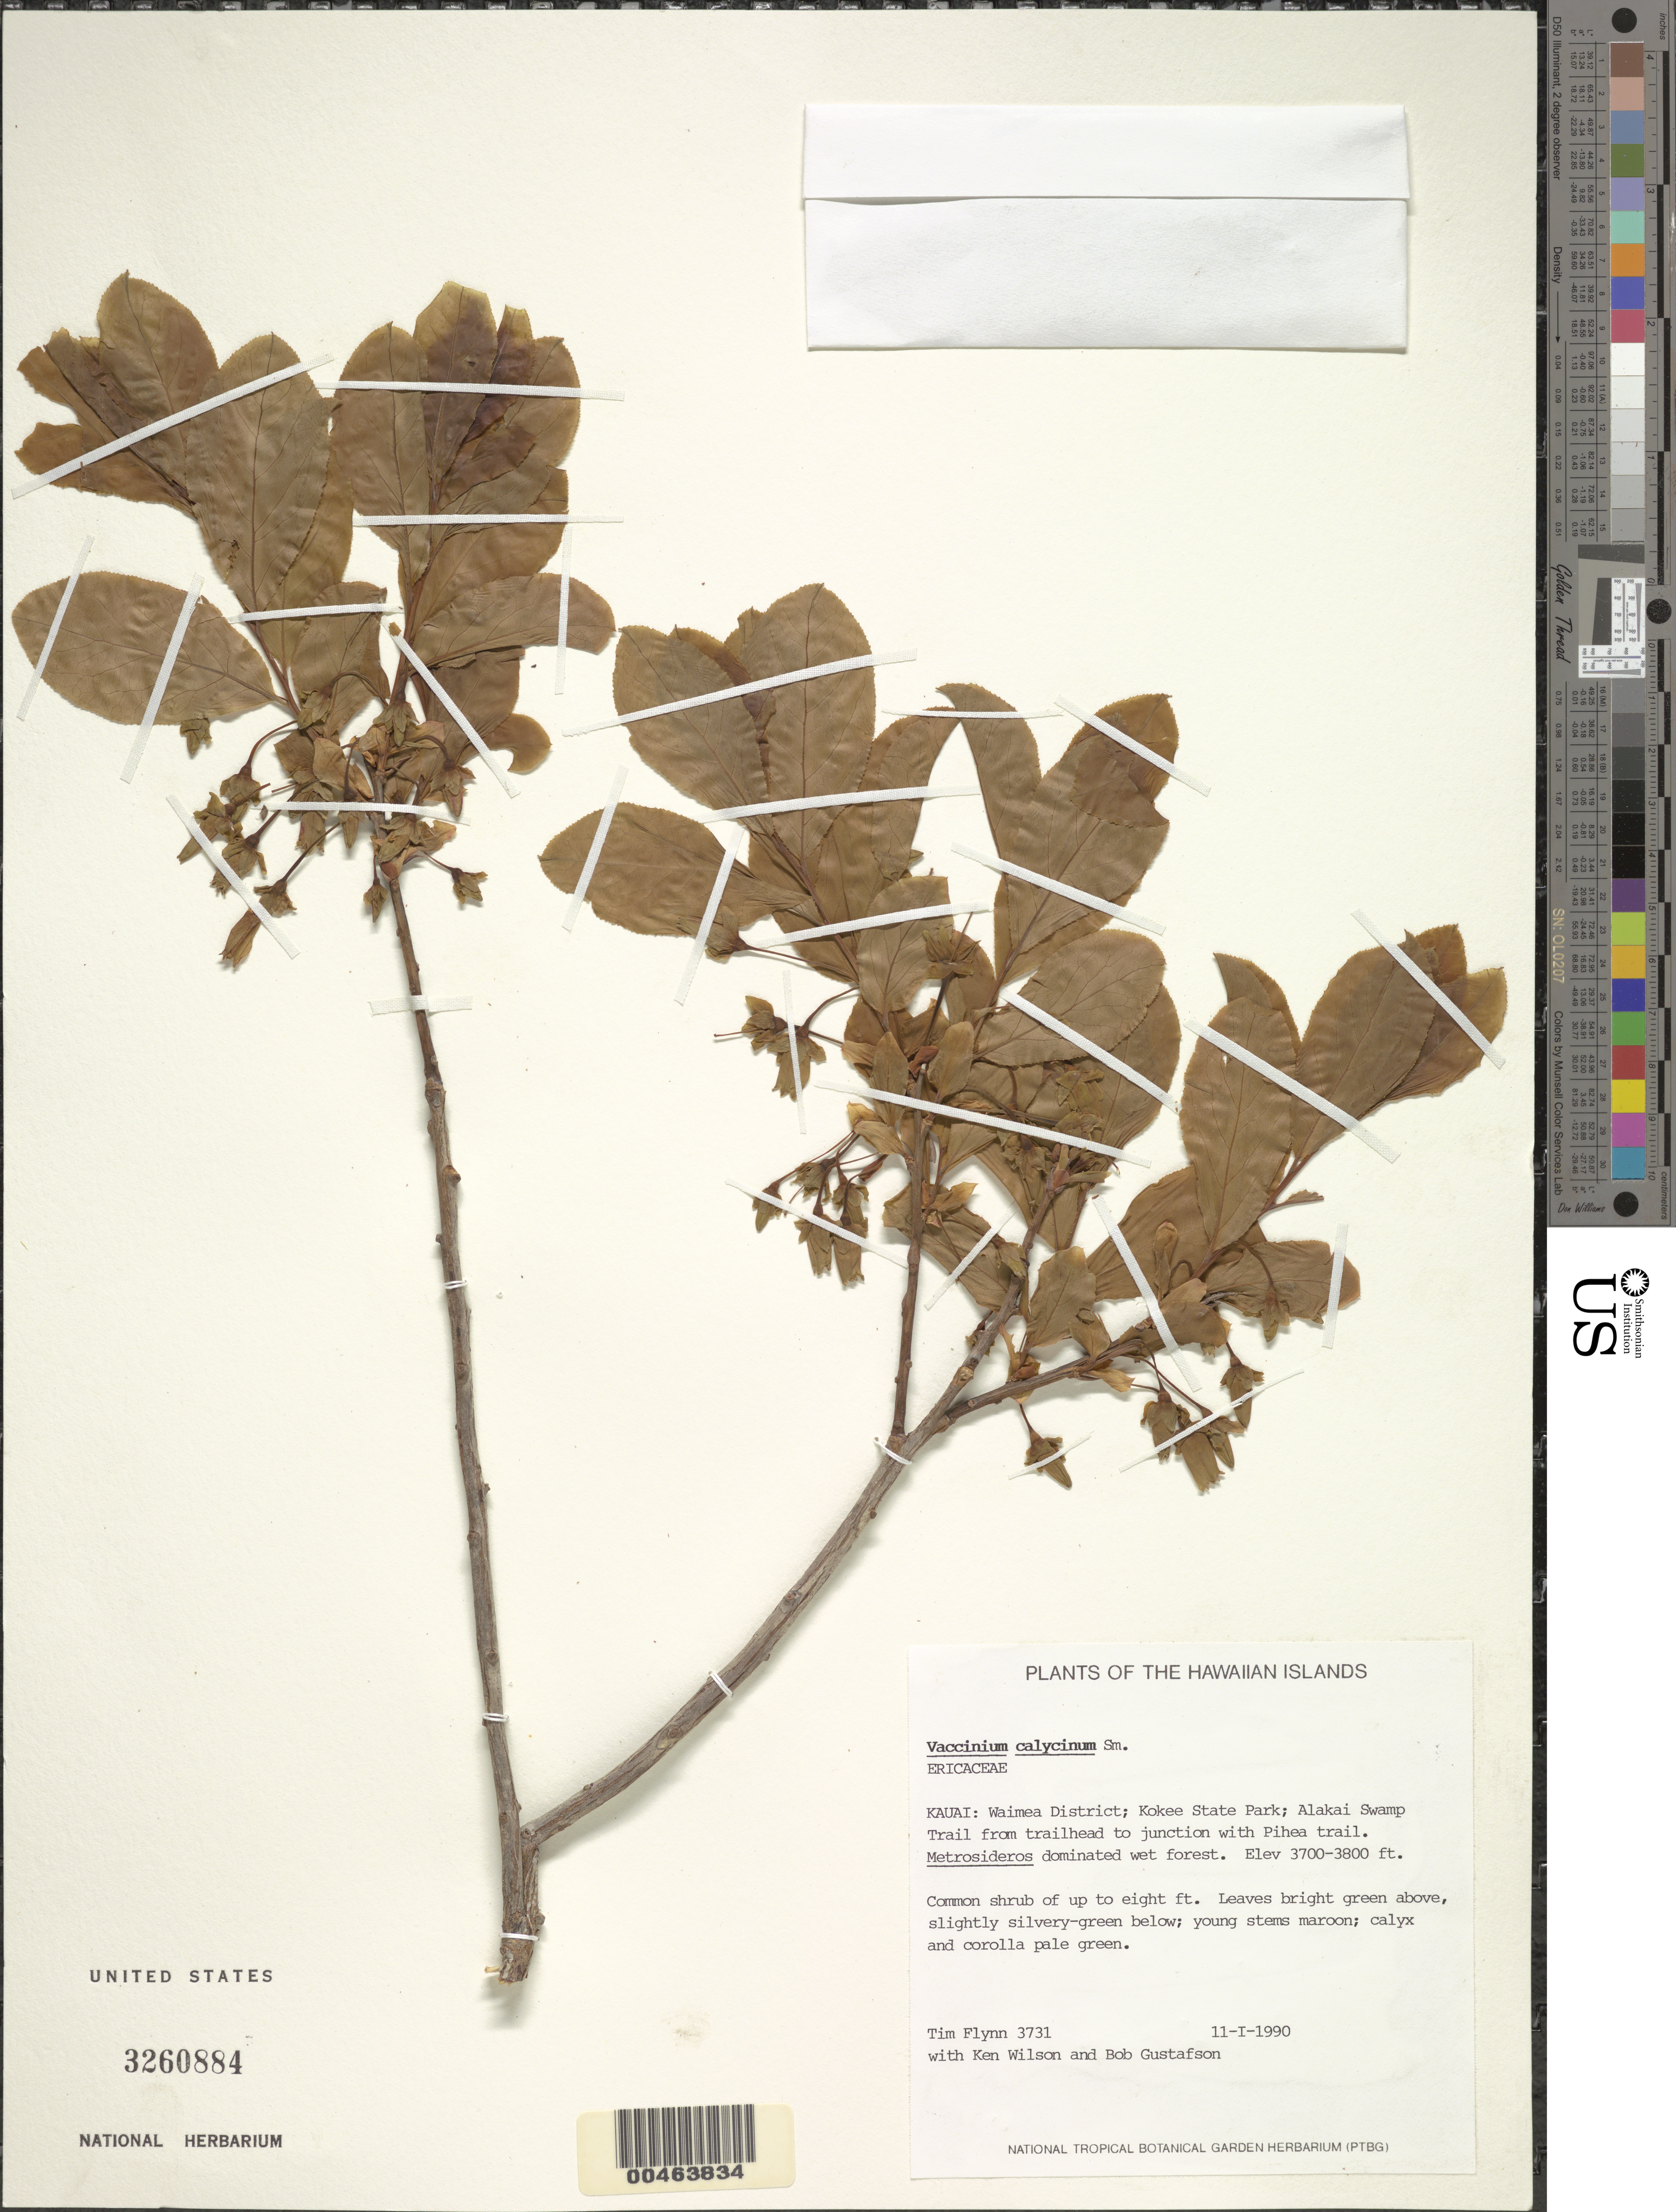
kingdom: Plantae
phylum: Tracheophyta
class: Magnoliopsida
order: Ericales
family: Ericaceae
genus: Vaccinium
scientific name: Vaccinium calycinum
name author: Sm.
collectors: T. W. Flynn, K. Wilson & B. Gustafson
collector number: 3731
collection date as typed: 11 Jan 1990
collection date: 1990-01-11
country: United States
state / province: Hawaii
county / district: Kauai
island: Kaua'i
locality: Waimea District; Kokee State Park; Alakai Swamp Trail from trailhead to junction with Pihea trail.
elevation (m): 1128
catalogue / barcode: US 3260884